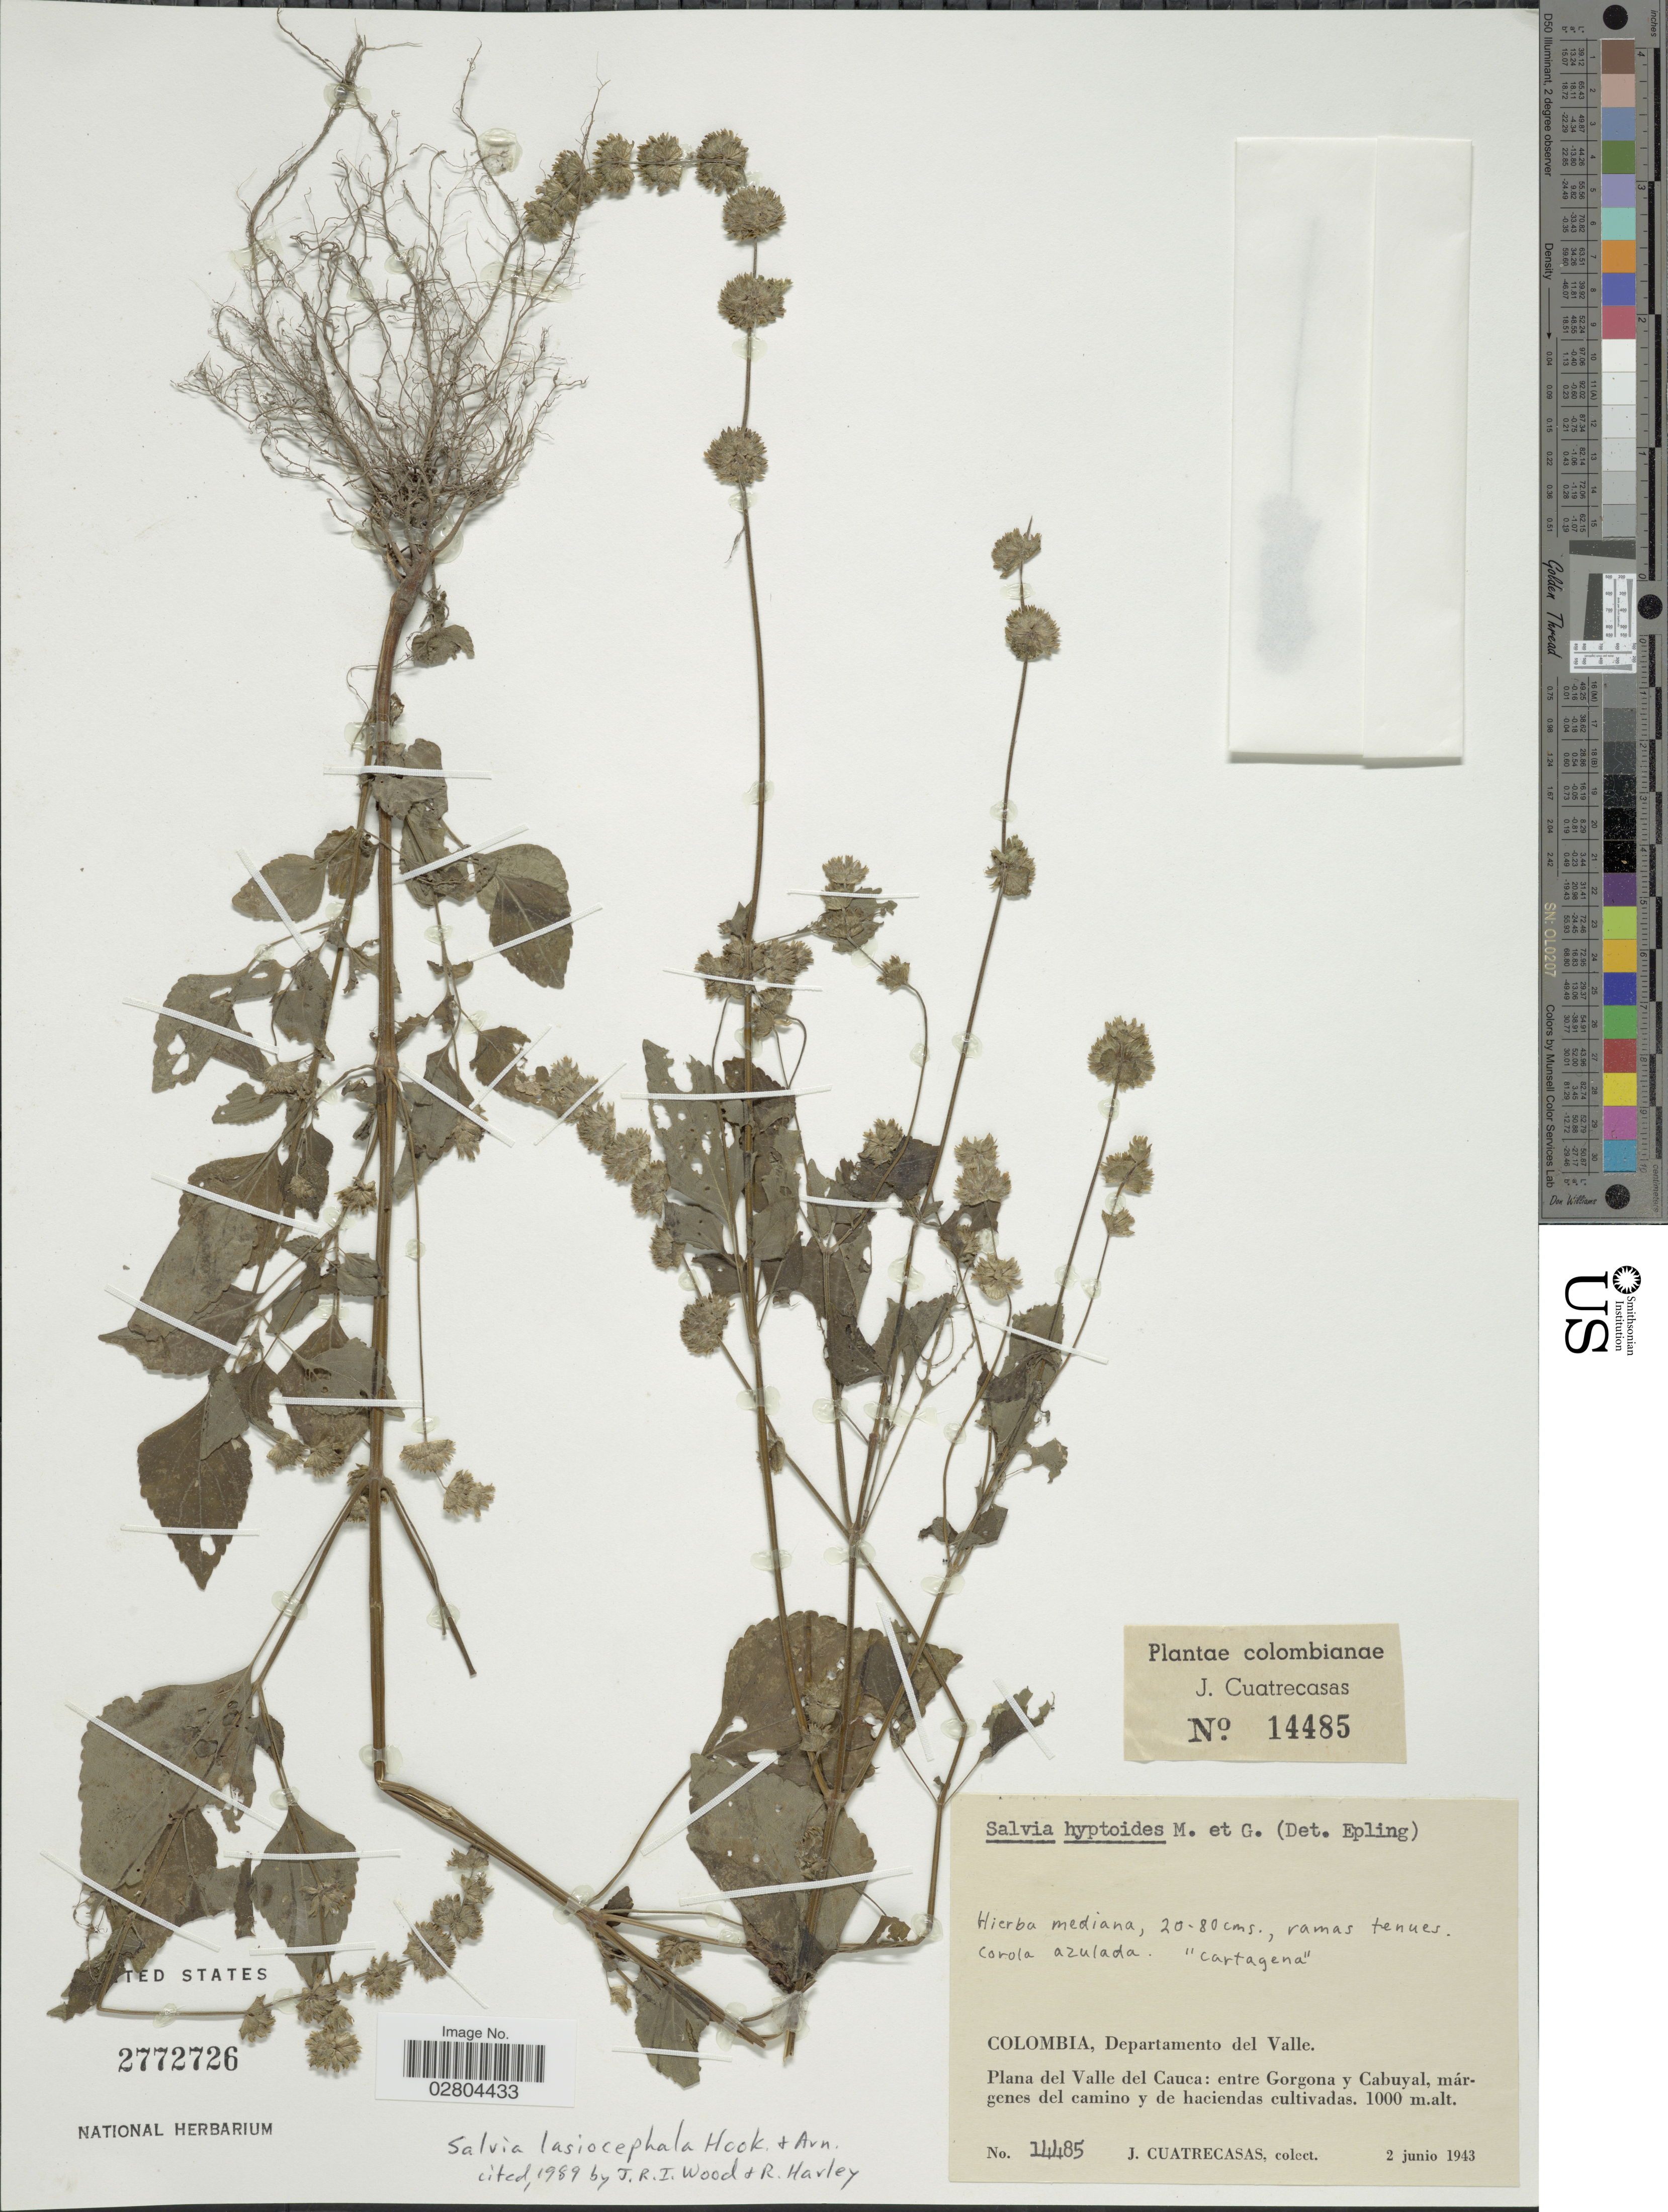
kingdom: Plantae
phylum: Tracheophyta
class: Magnoliopsida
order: Lamiales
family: Lamiaceae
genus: Salvia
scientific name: Salvia lasiocephala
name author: Hook. & Arn.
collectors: J. Cuatrecasas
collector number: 14485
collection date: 1943-06-02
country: Colombia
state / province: Valle del Cauca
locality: Departamento del Valle. Plana del Valle del Cauca: entre Gorgona y Cabuyal, márgenes del camino y de haciendas cultivadas.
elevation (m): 1000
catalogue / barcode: US 2772726